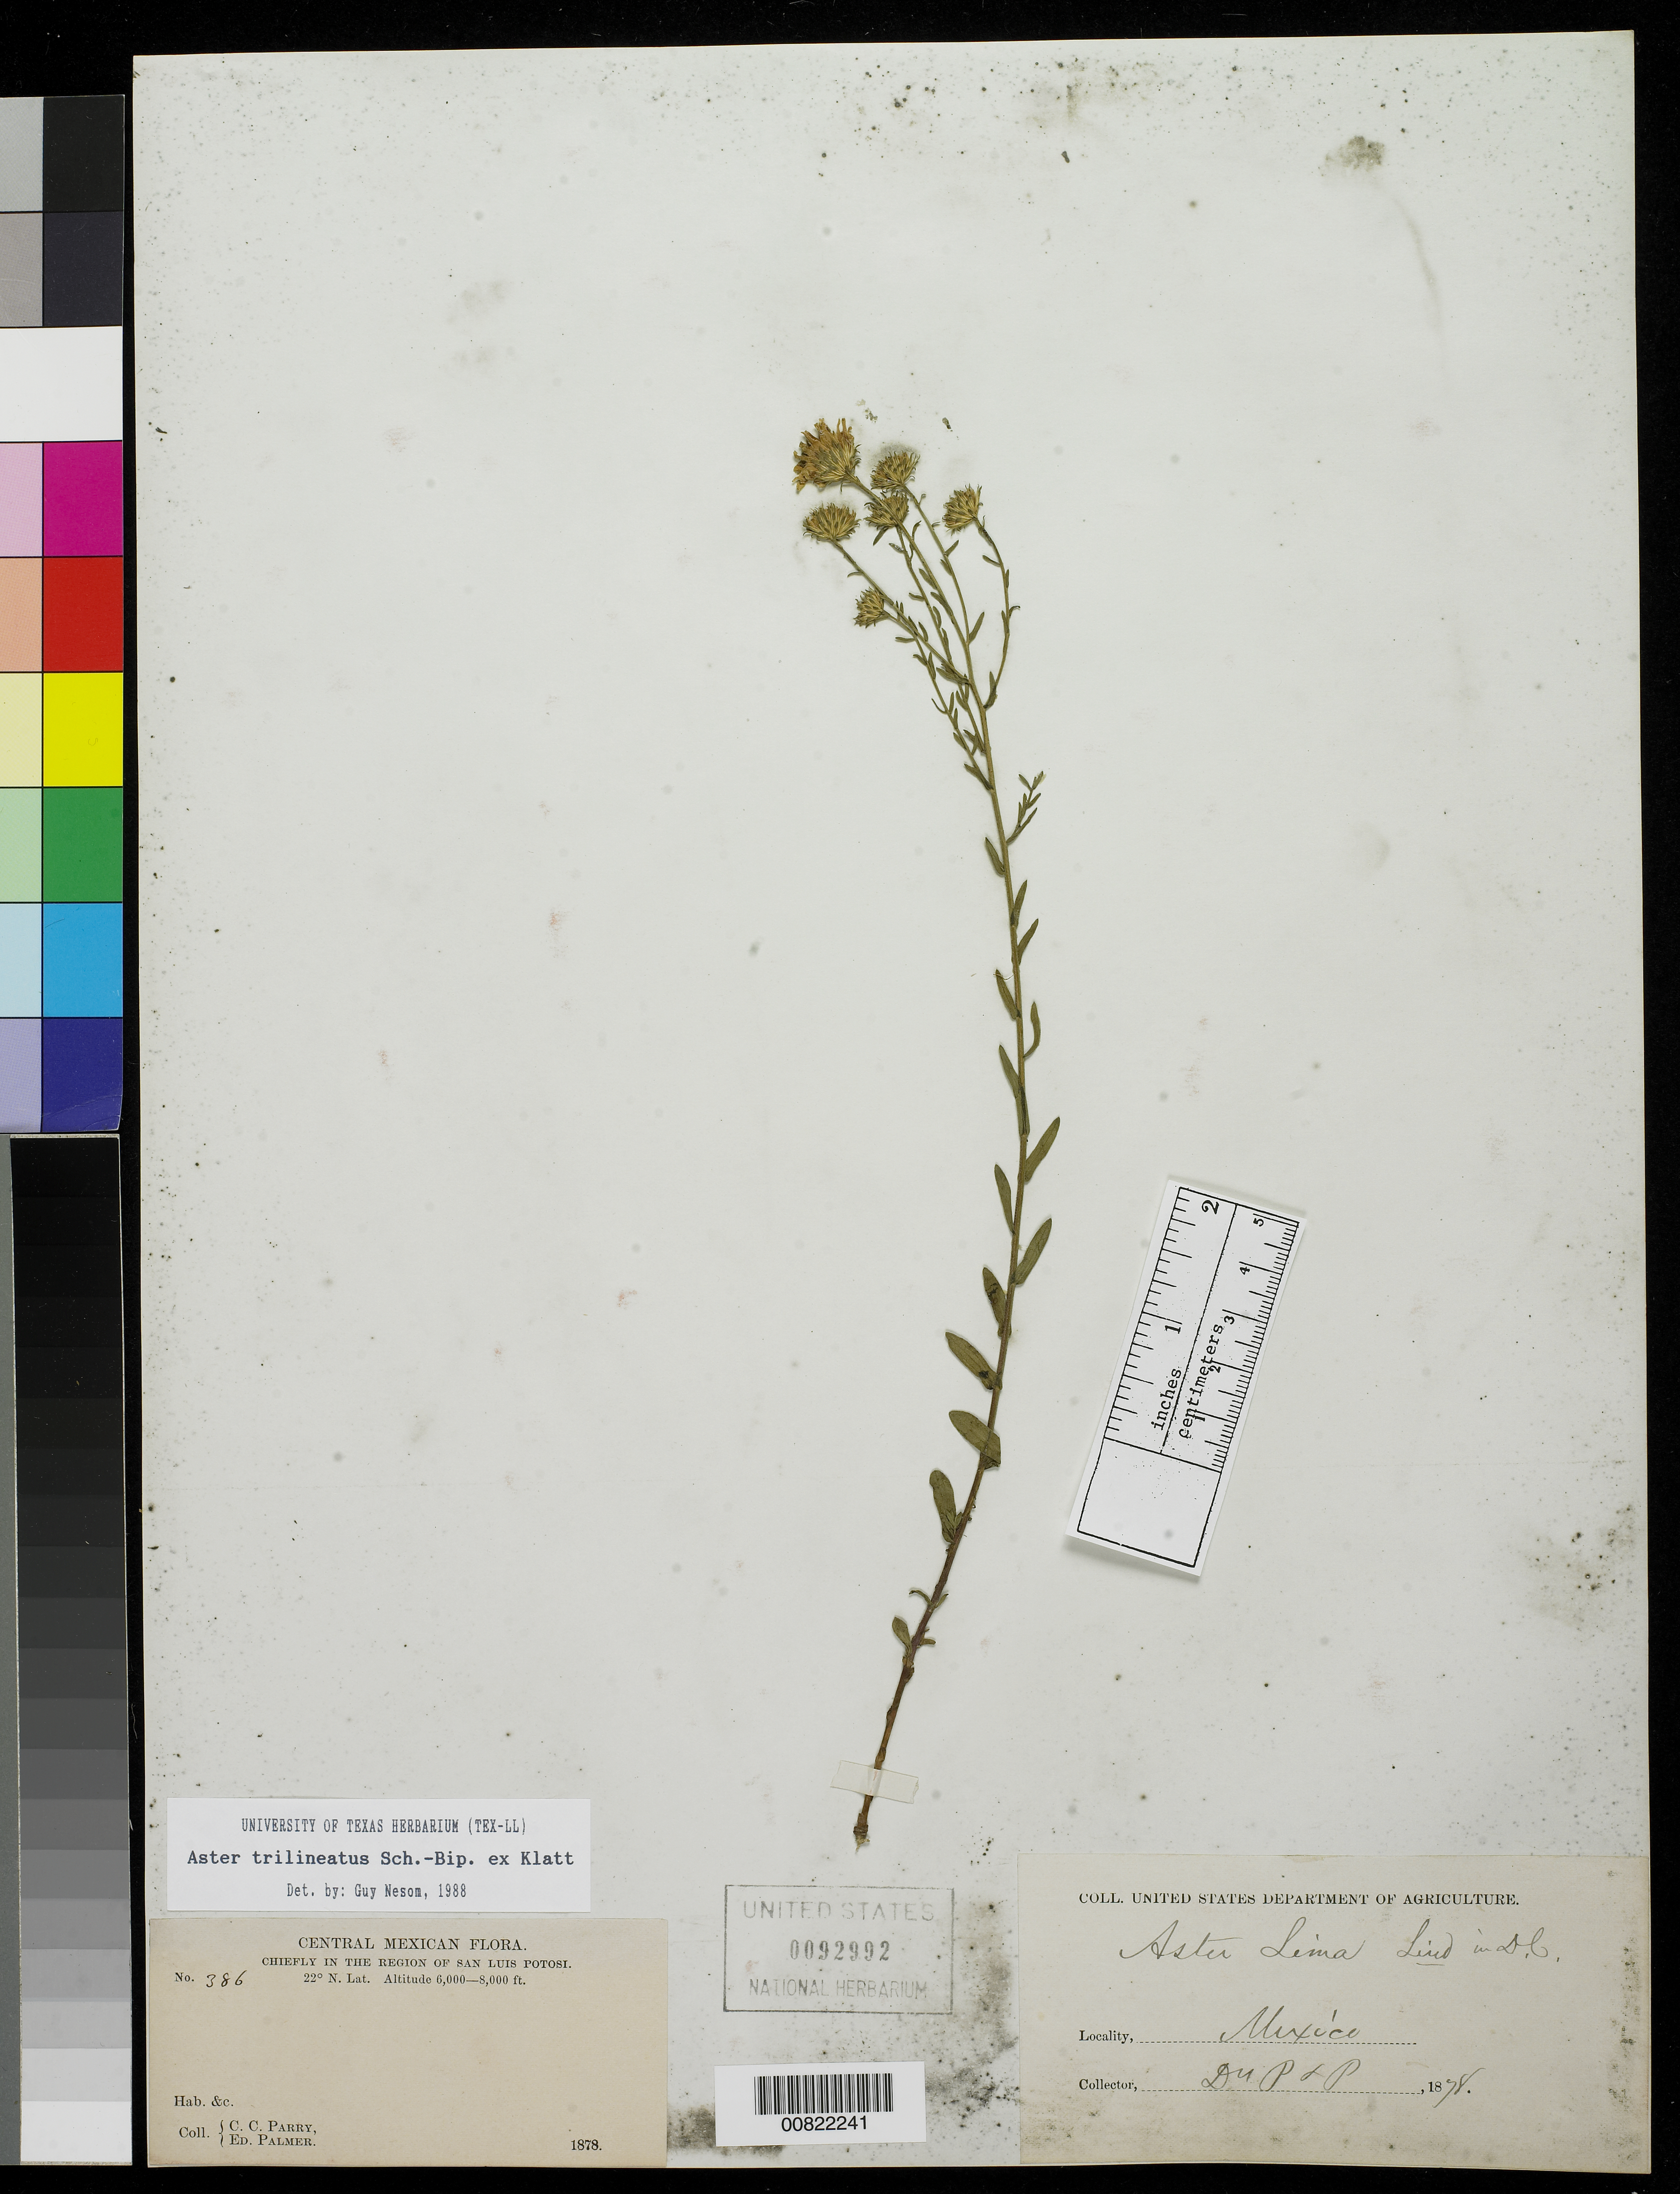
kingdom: Plantae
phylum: Tracheophyta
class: Magnoliopsida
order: Asterales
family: Asteraceae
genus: Symphyotrichum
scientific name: Symphyotrichum trilineatum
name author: (Sch. Bip. ex Klatt) G.L. Nesom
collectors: C. C. Parry & E. Palmer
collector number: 386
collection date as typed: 1878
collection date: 1878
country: Mexico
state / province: San Luis Potosí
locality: Chiefly in the region of San Luis Potosí.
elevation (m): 1829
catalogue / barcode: US 92992